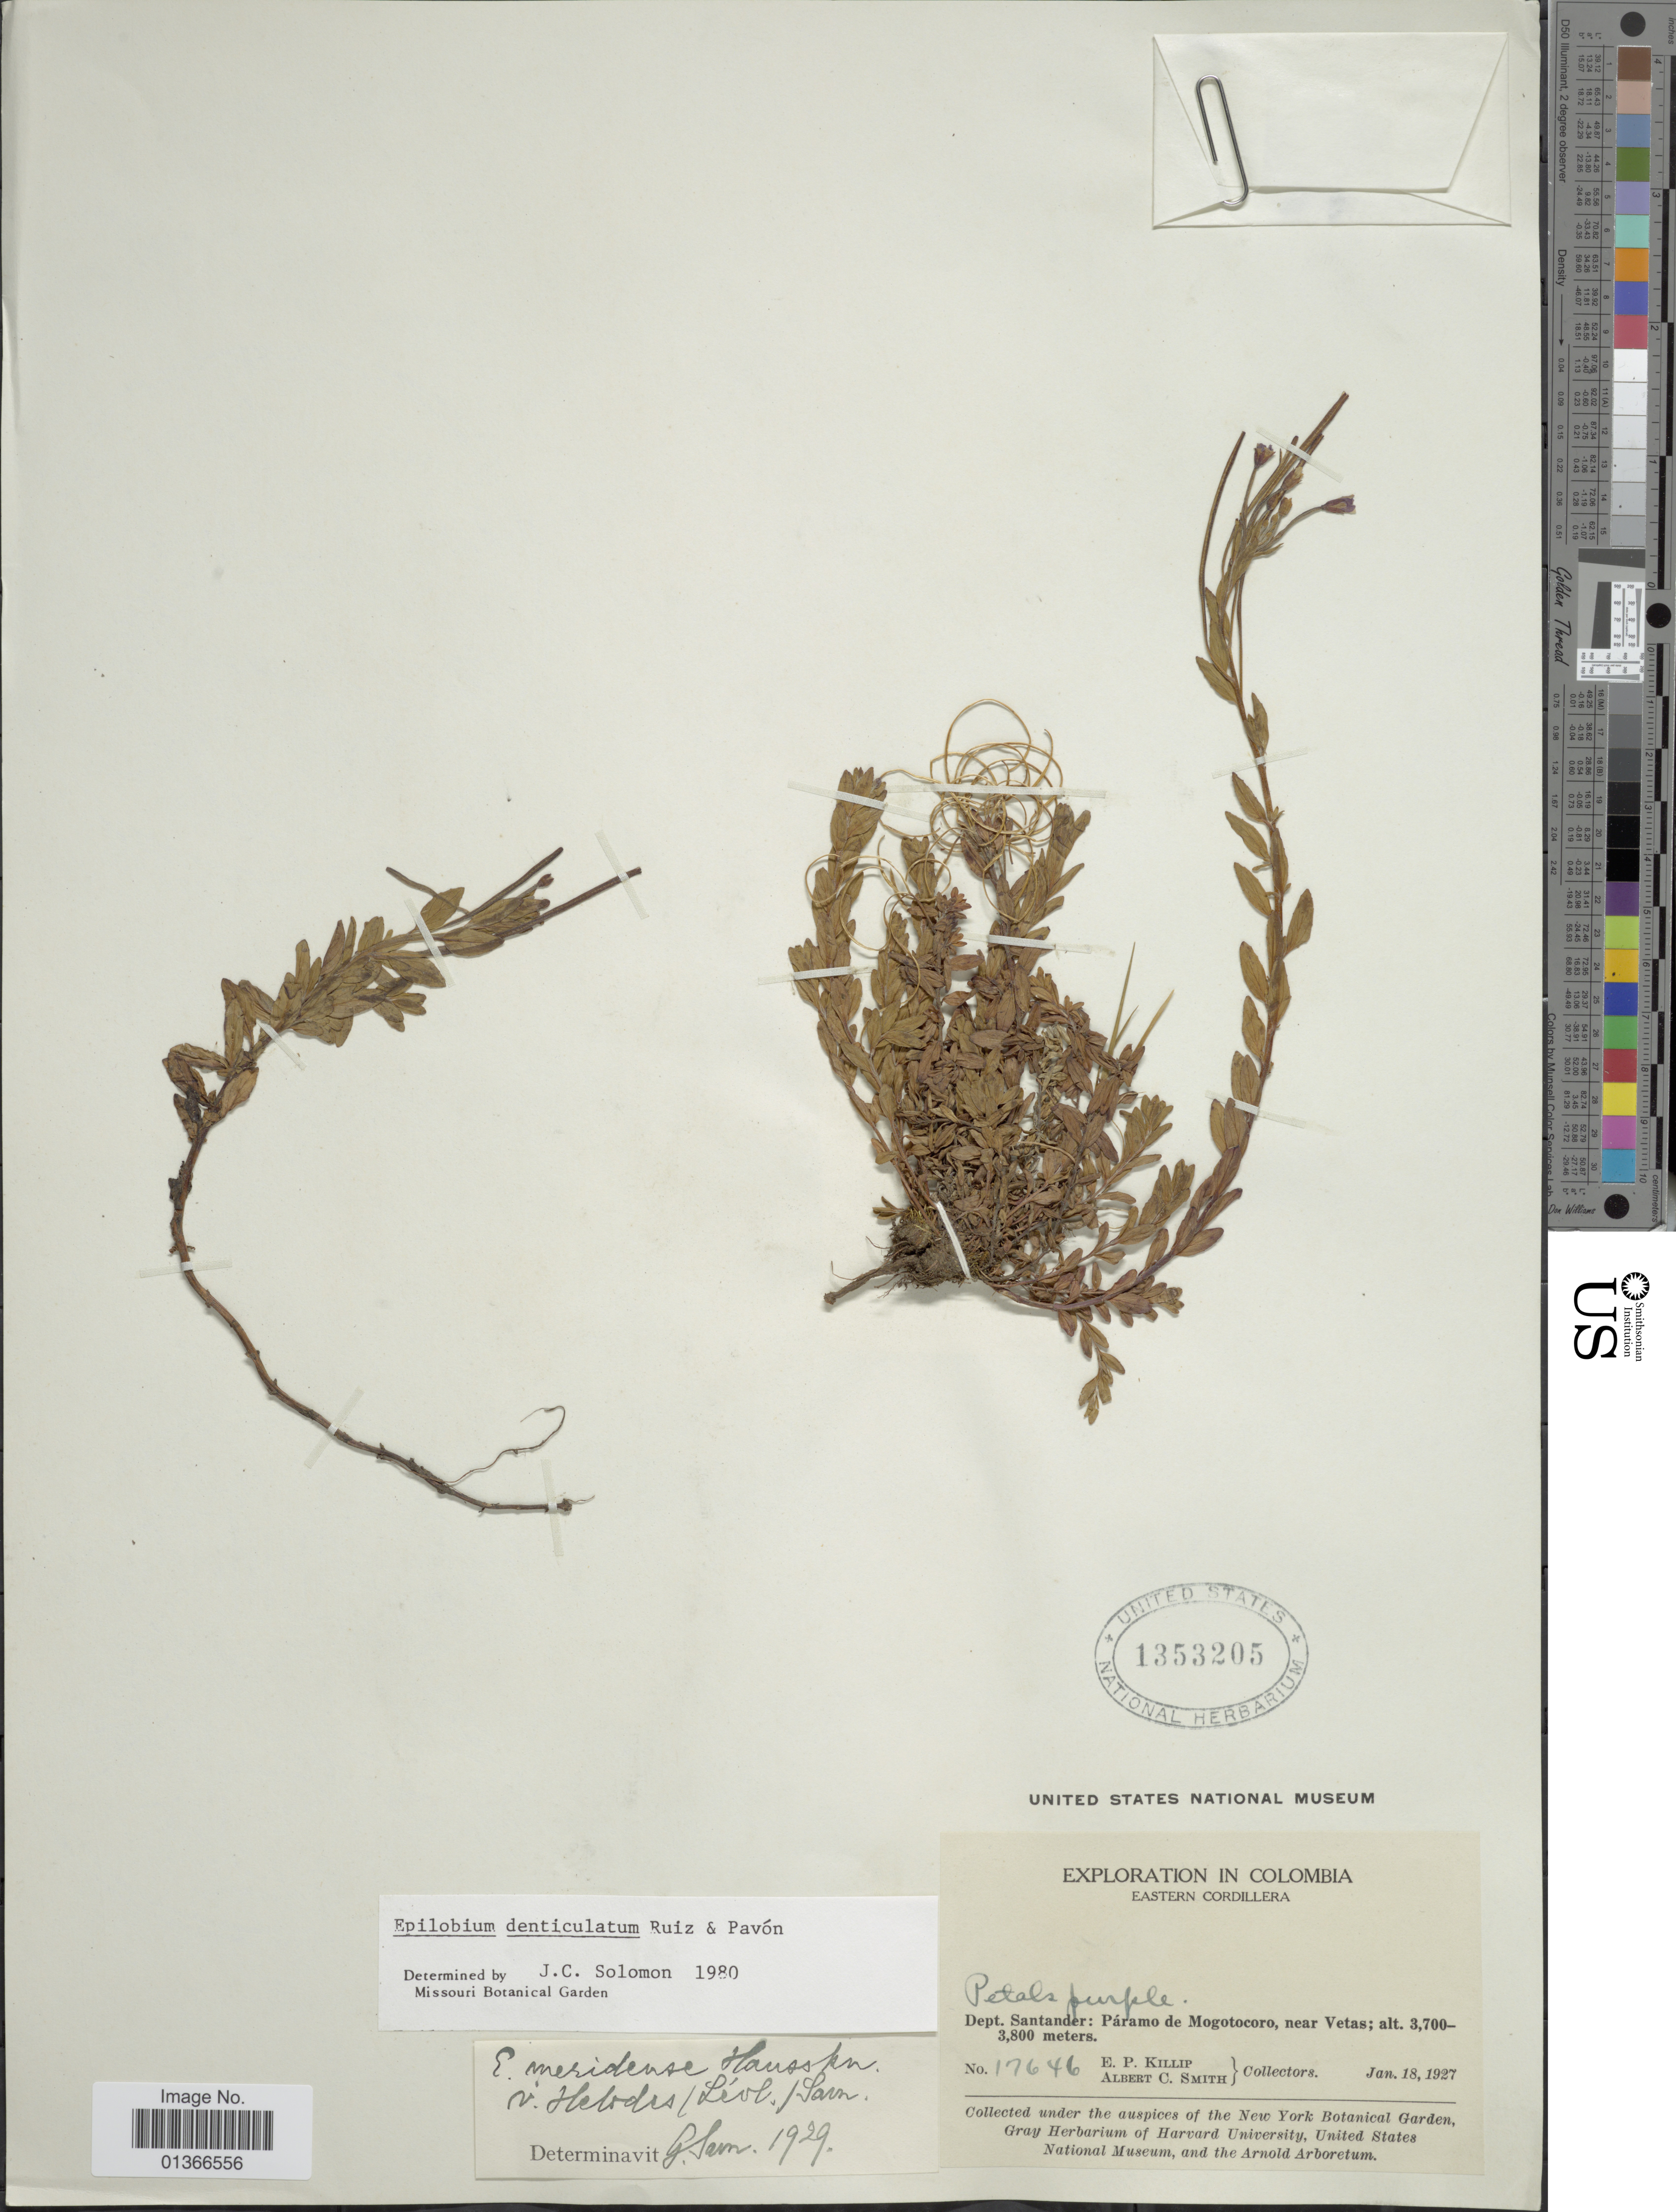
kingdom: Plantae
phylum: Tracheophyta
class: Magnoliopsida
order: Myrtales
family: Onagraceae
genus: Epilobium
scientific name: Epilobium denticulatum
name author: Ruiz & Pav.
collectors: E. P. Killip & A. C. Smith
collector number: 17646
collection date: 1927-01-18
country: Paraguay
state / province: Cordillera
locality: Eastern Cordillera. Dept. Santander: Páramo de Mogotocoro, near Vetas.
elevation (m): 3700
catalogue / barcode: US 1353205